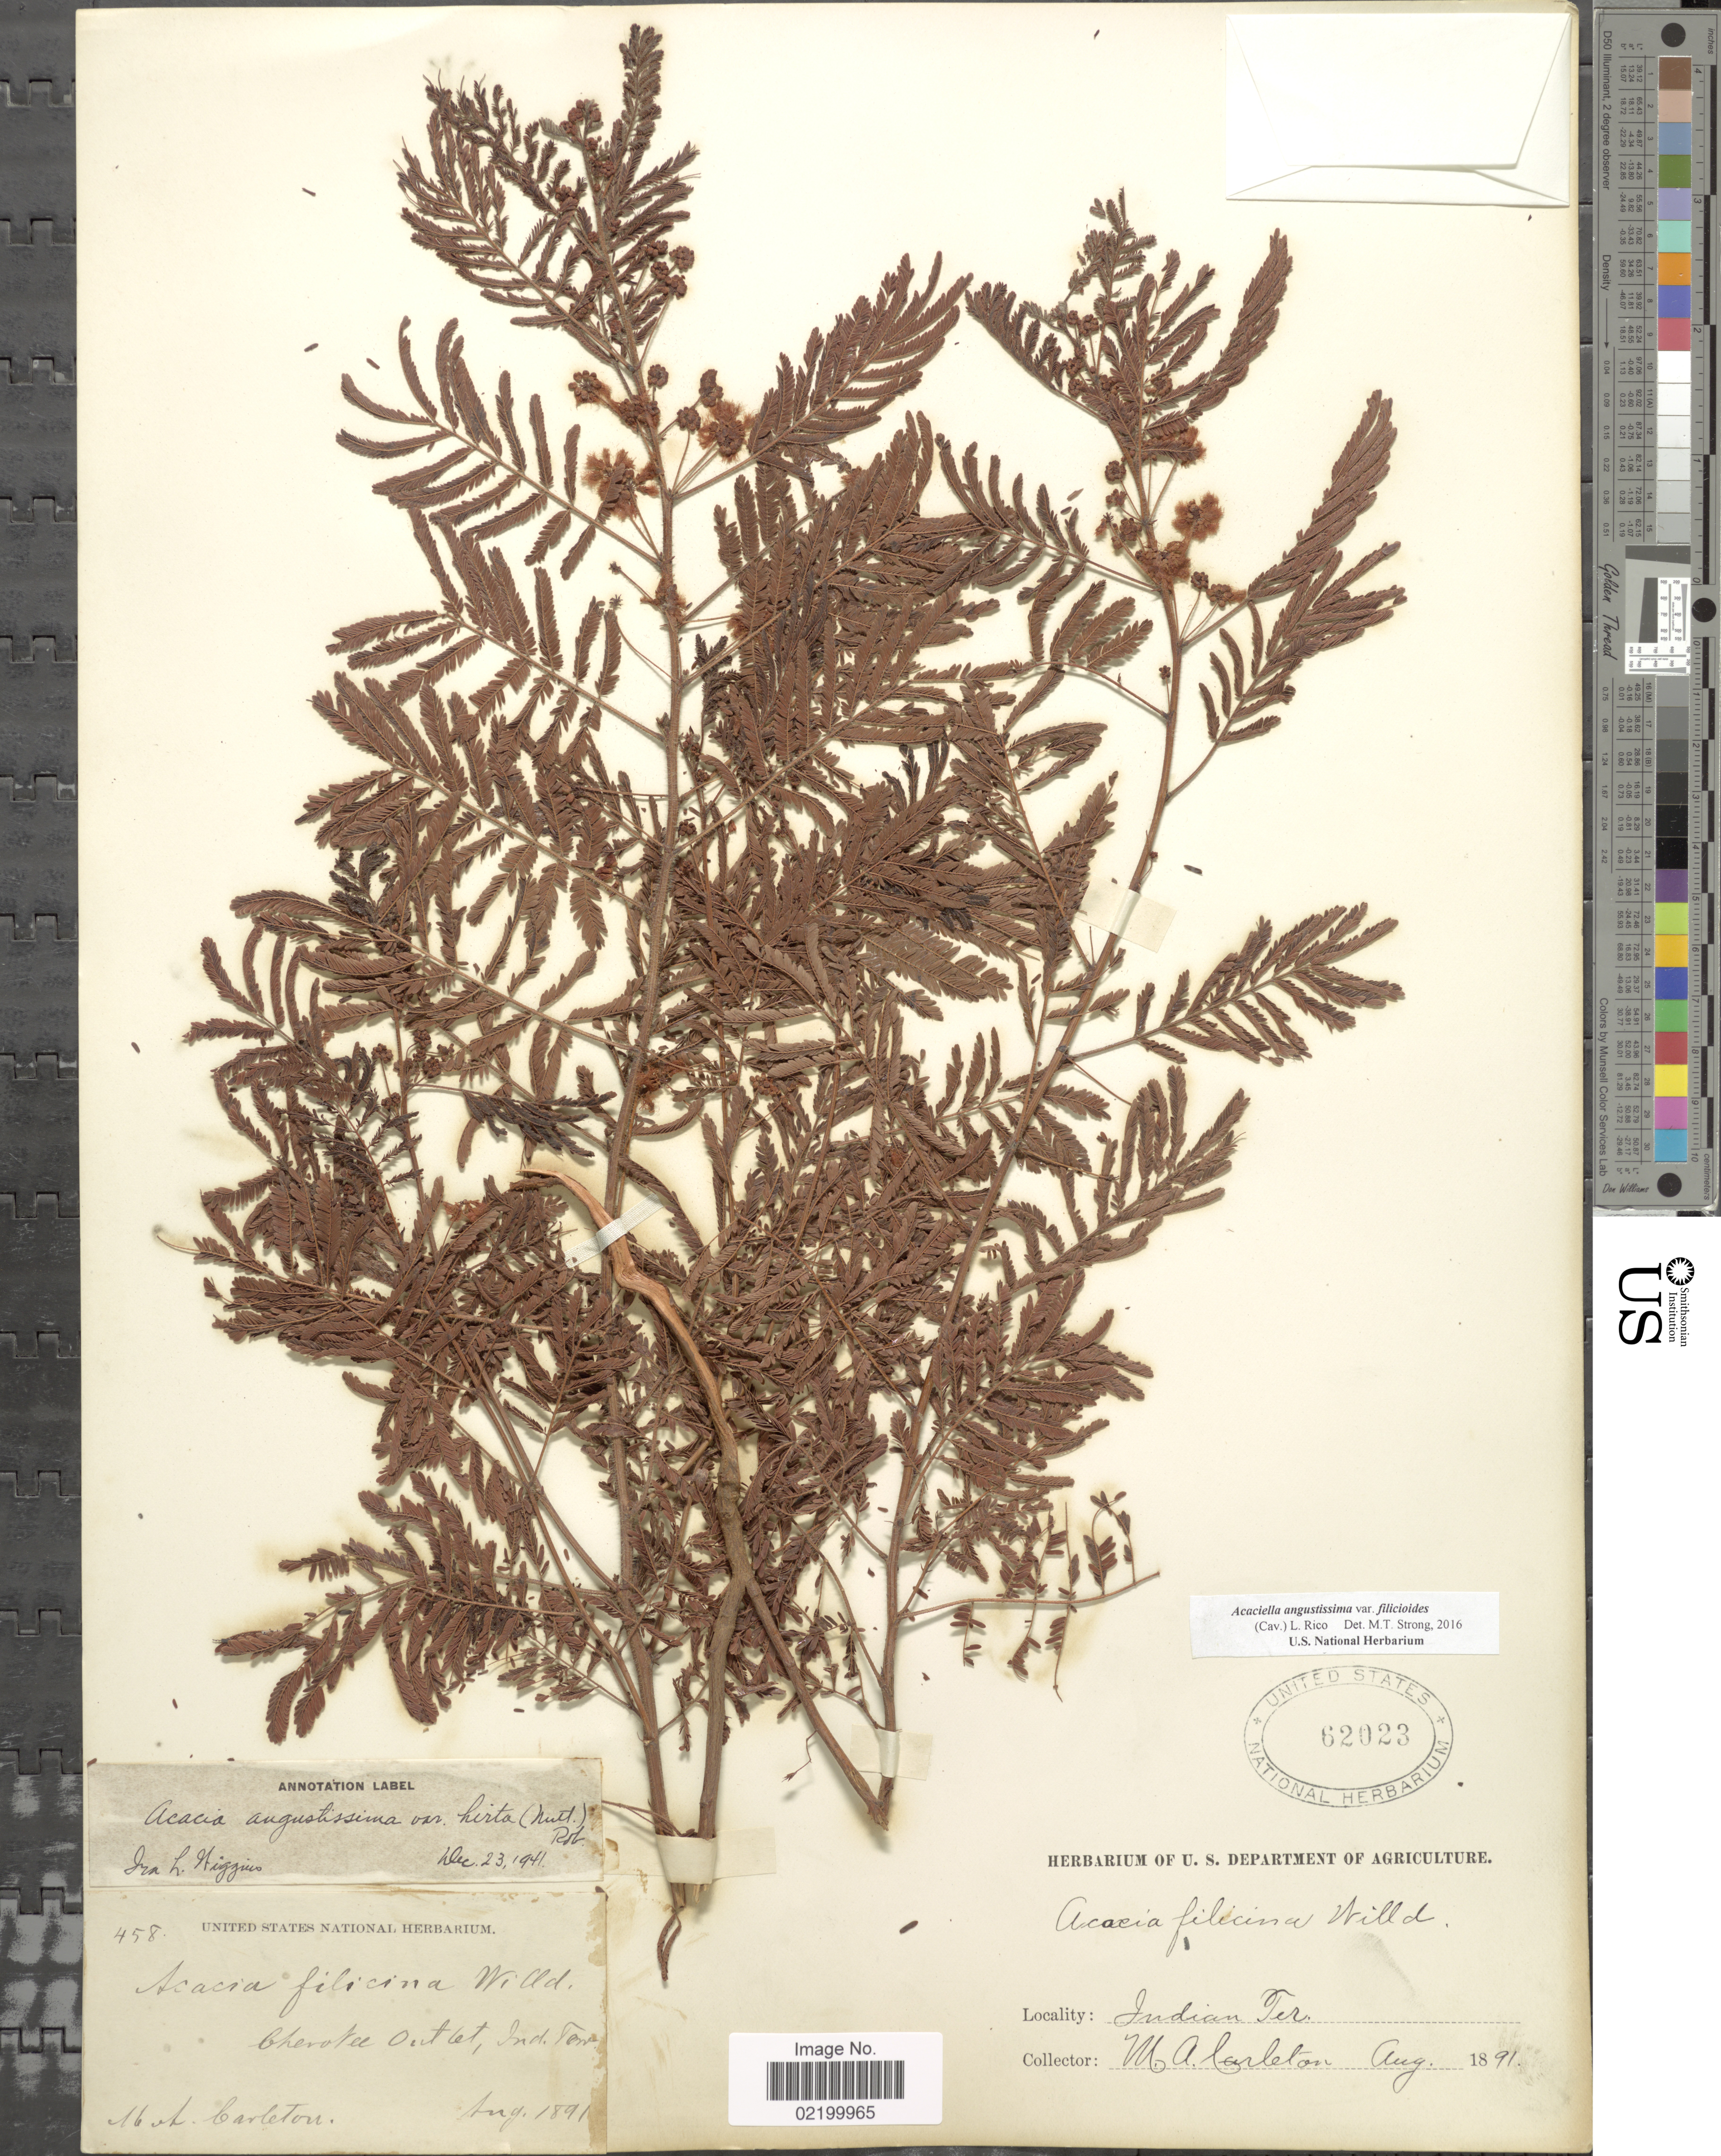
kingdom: Plantae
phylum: Tracheophyta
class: Magnoliopsida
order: Fabales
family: Fabaceae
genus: Acaciella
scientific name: Acaciella angustissima var. filicioides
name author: (Cav.) L. Rico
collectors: M. A. Carleton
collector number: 458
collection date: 1891-08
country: United States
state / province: Oklahoma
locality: Indian Terr. Cherokee Outlet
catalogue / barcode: US 62023